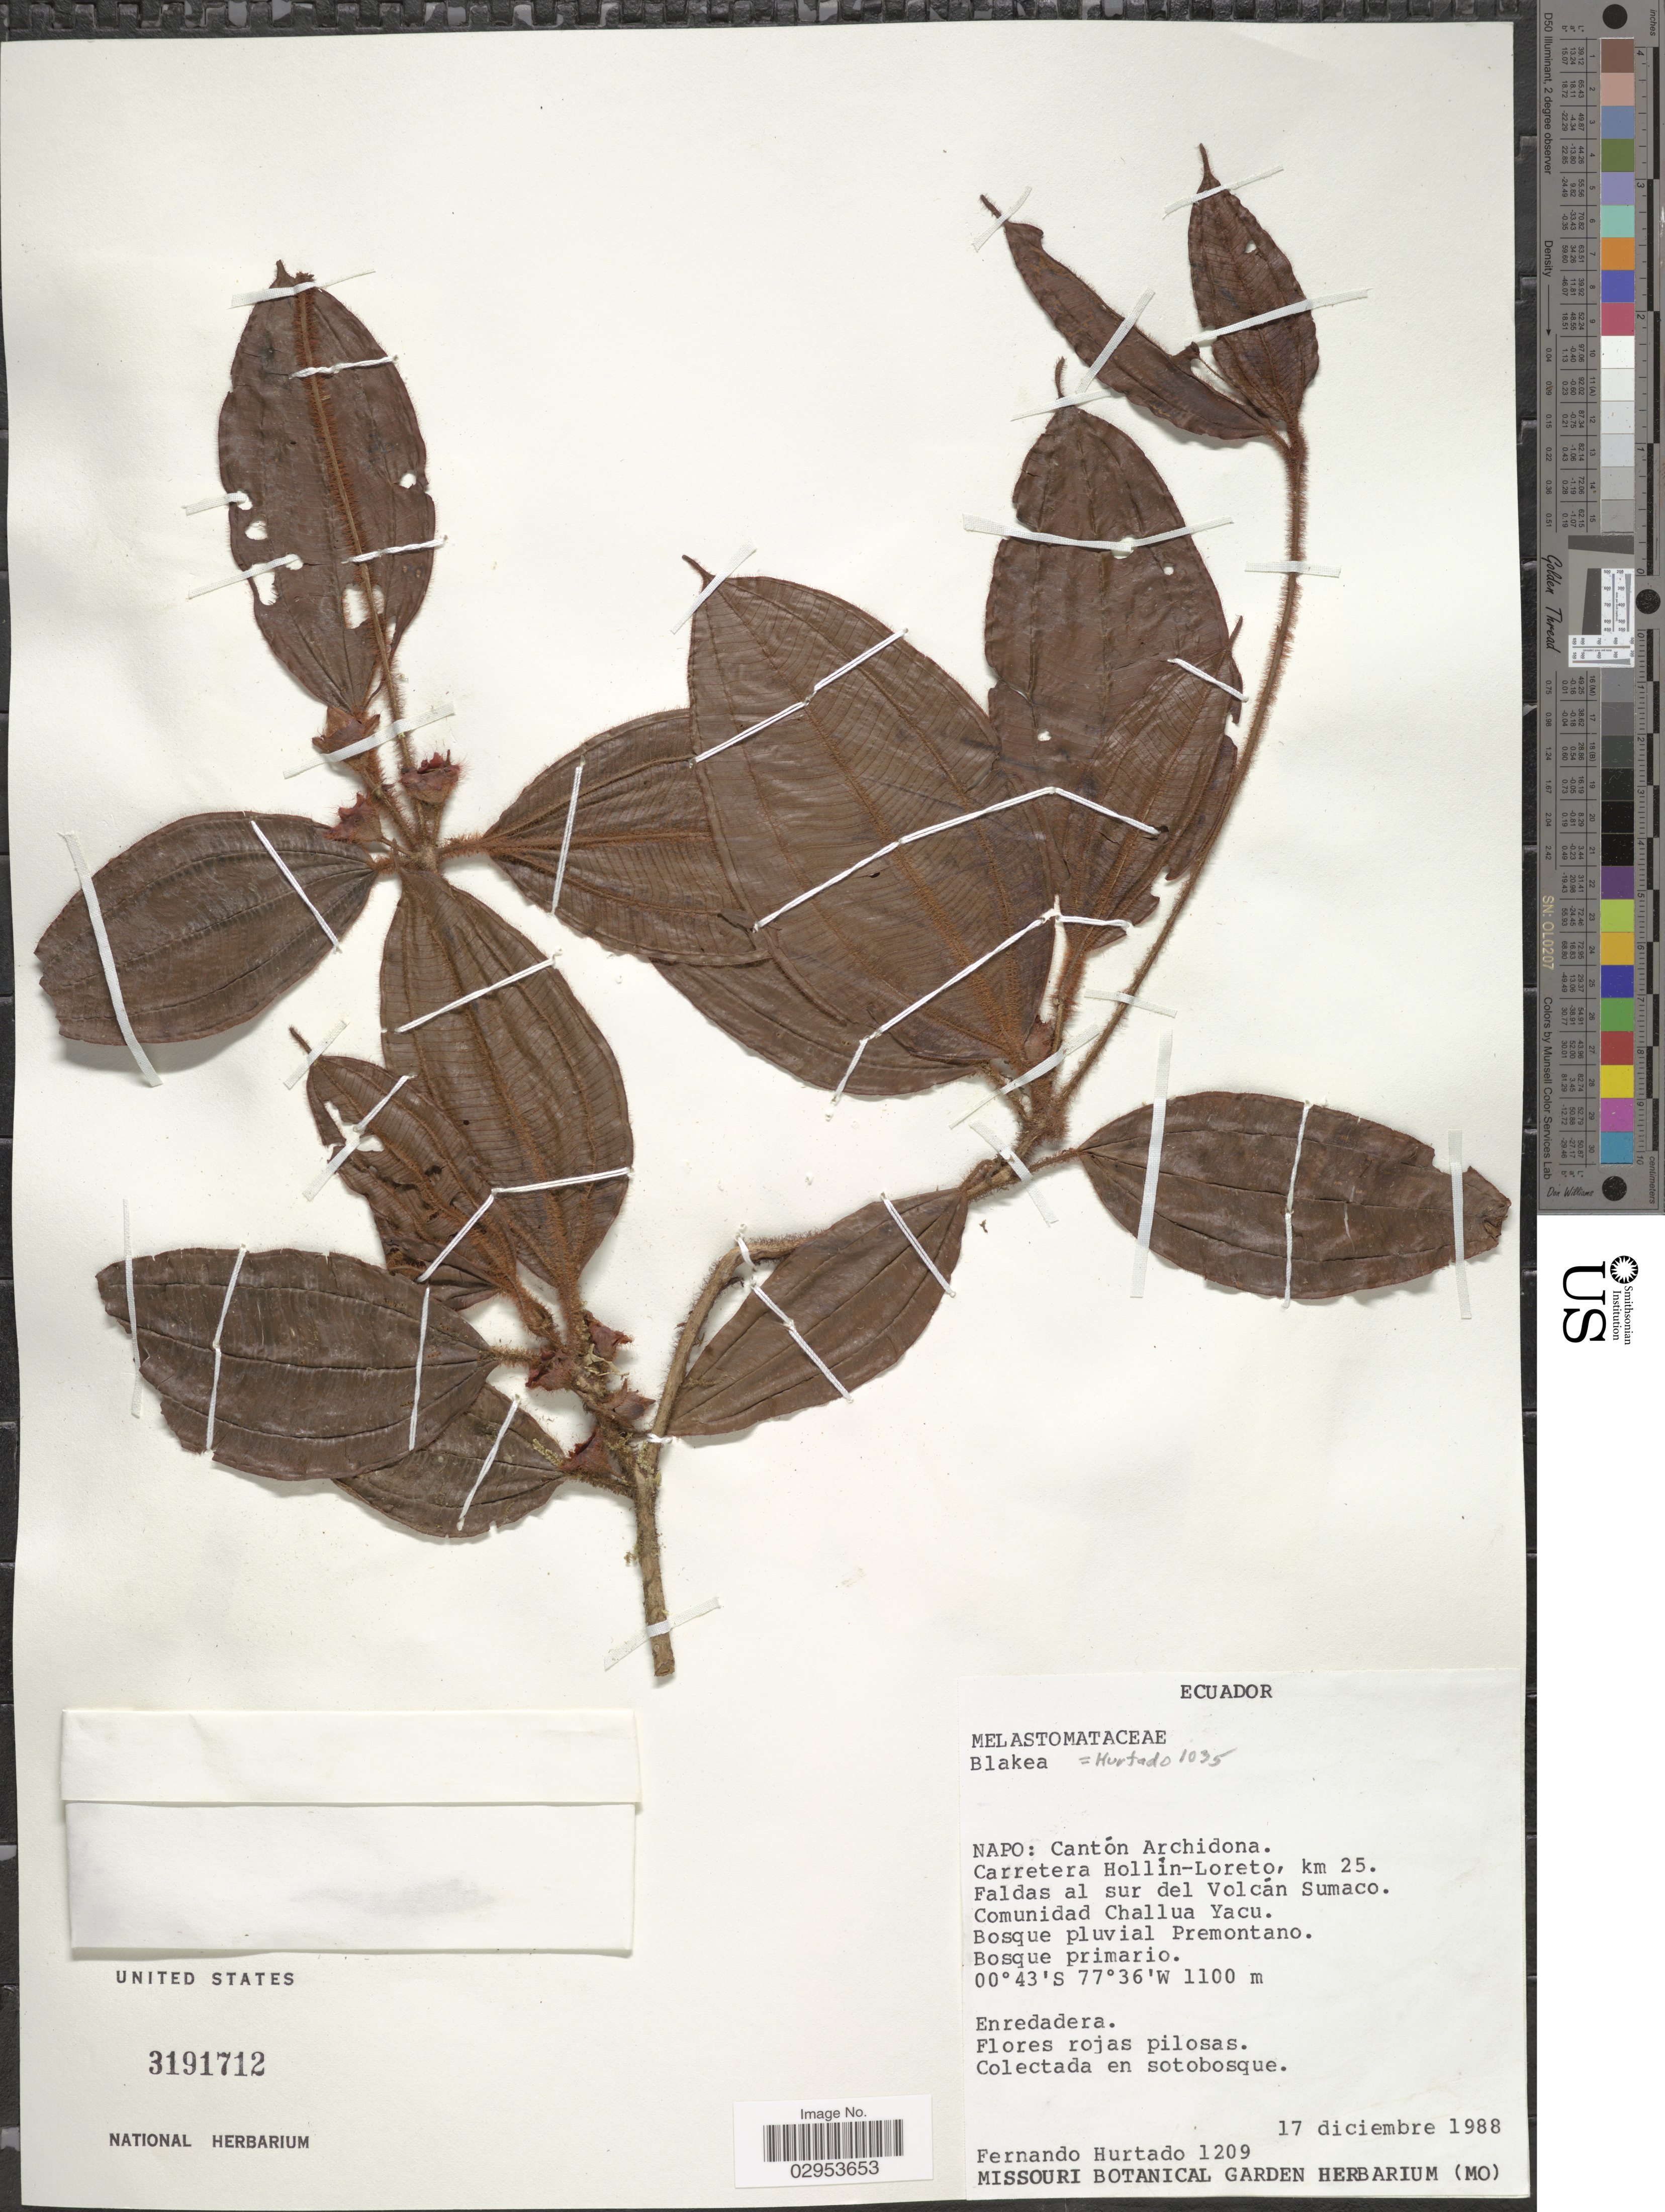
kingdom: Plantae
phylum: Tracheophyta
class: Magnoliopsida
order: Myrtales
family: Melastomataceae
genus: Blakea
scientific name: Blakea sp.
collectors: F. Hurtado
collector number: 1209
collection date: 1988-12-17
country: Ecuador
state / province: Napo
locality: Cantón Archidona. Carretera Hollín-Loreto, km 25. Faldas al sur del Volcán Sumaco. Comunidad Challua Yacu.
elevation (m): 1100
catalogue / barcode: US 3191712